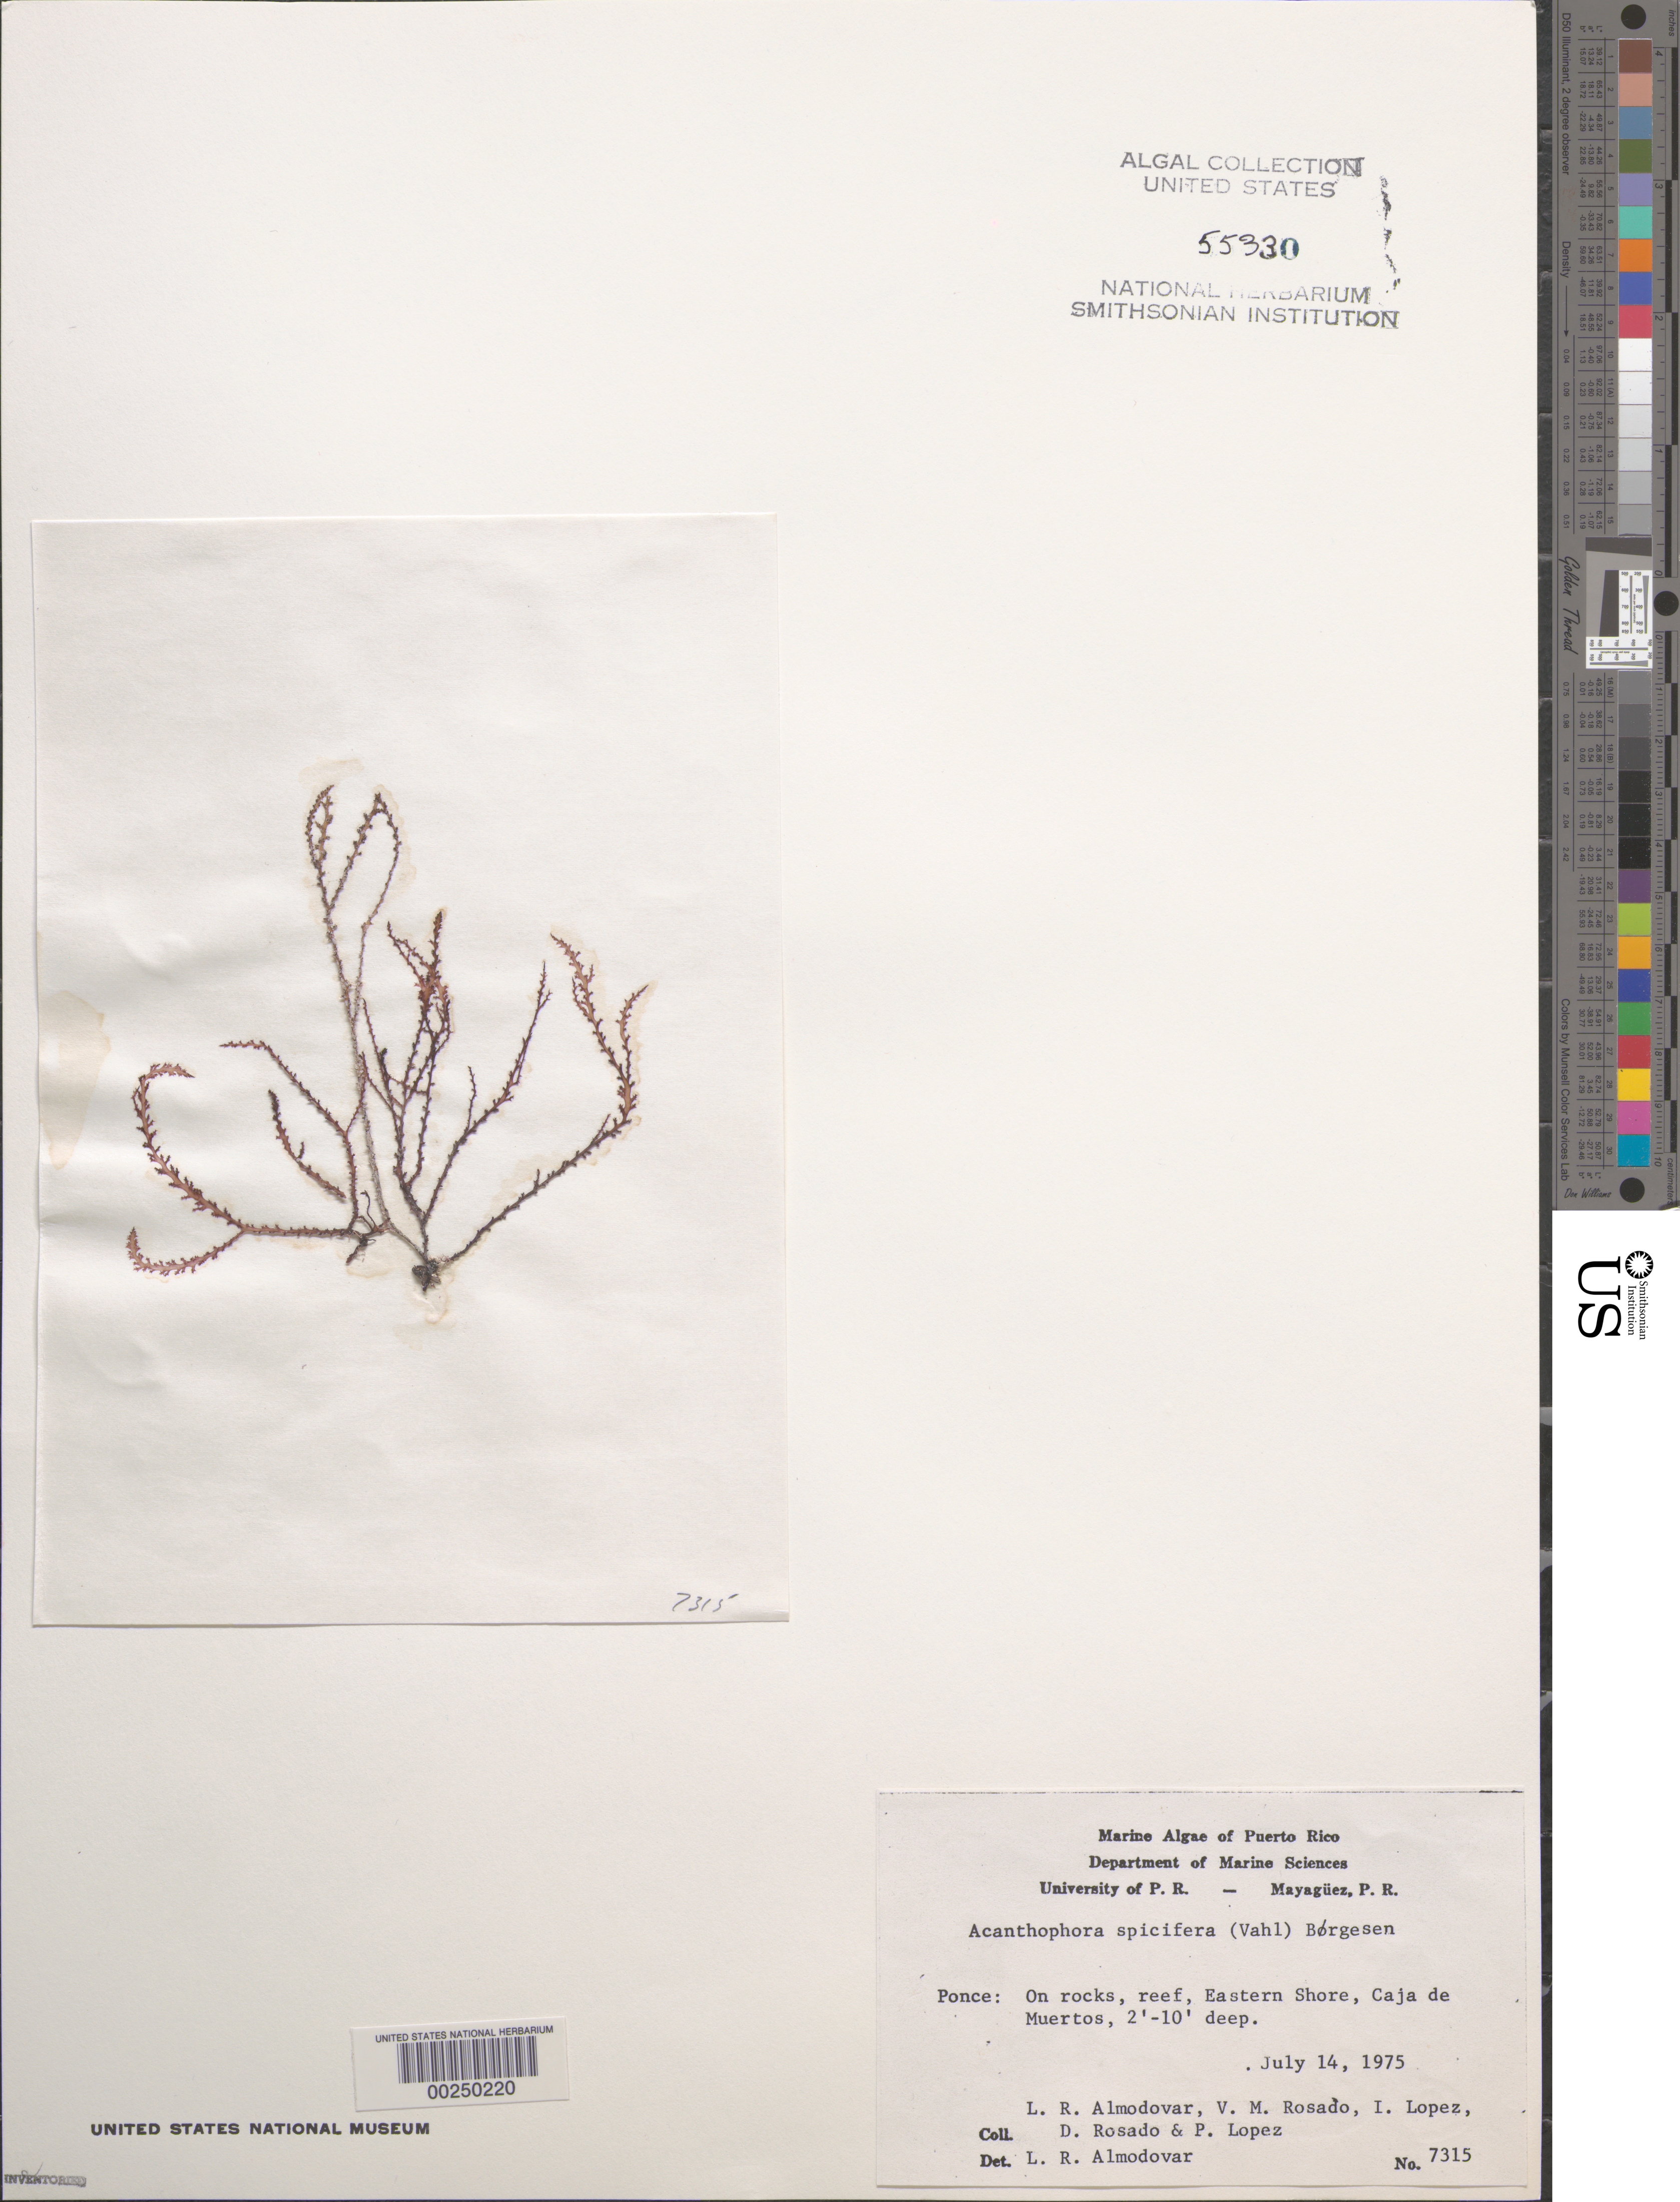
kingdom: Plantae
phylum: Rhodophyta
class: Florideophyceae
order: Ceramiales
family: Rhodomelaceae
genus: Acanthophora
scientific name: Acanthophora spicifera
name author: (Vahl) Børgesen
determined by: Almodovar, L. R.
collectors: L. Almodovar, V. Rosado, I. Lopéz, D. Rosado & P. Lopez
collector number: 7315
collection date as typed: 14 Jul 1975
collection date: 1975-07-14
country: Puerto Rico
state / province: Ponce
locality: Caja de muertos, eastern shore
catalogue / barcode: US 55330